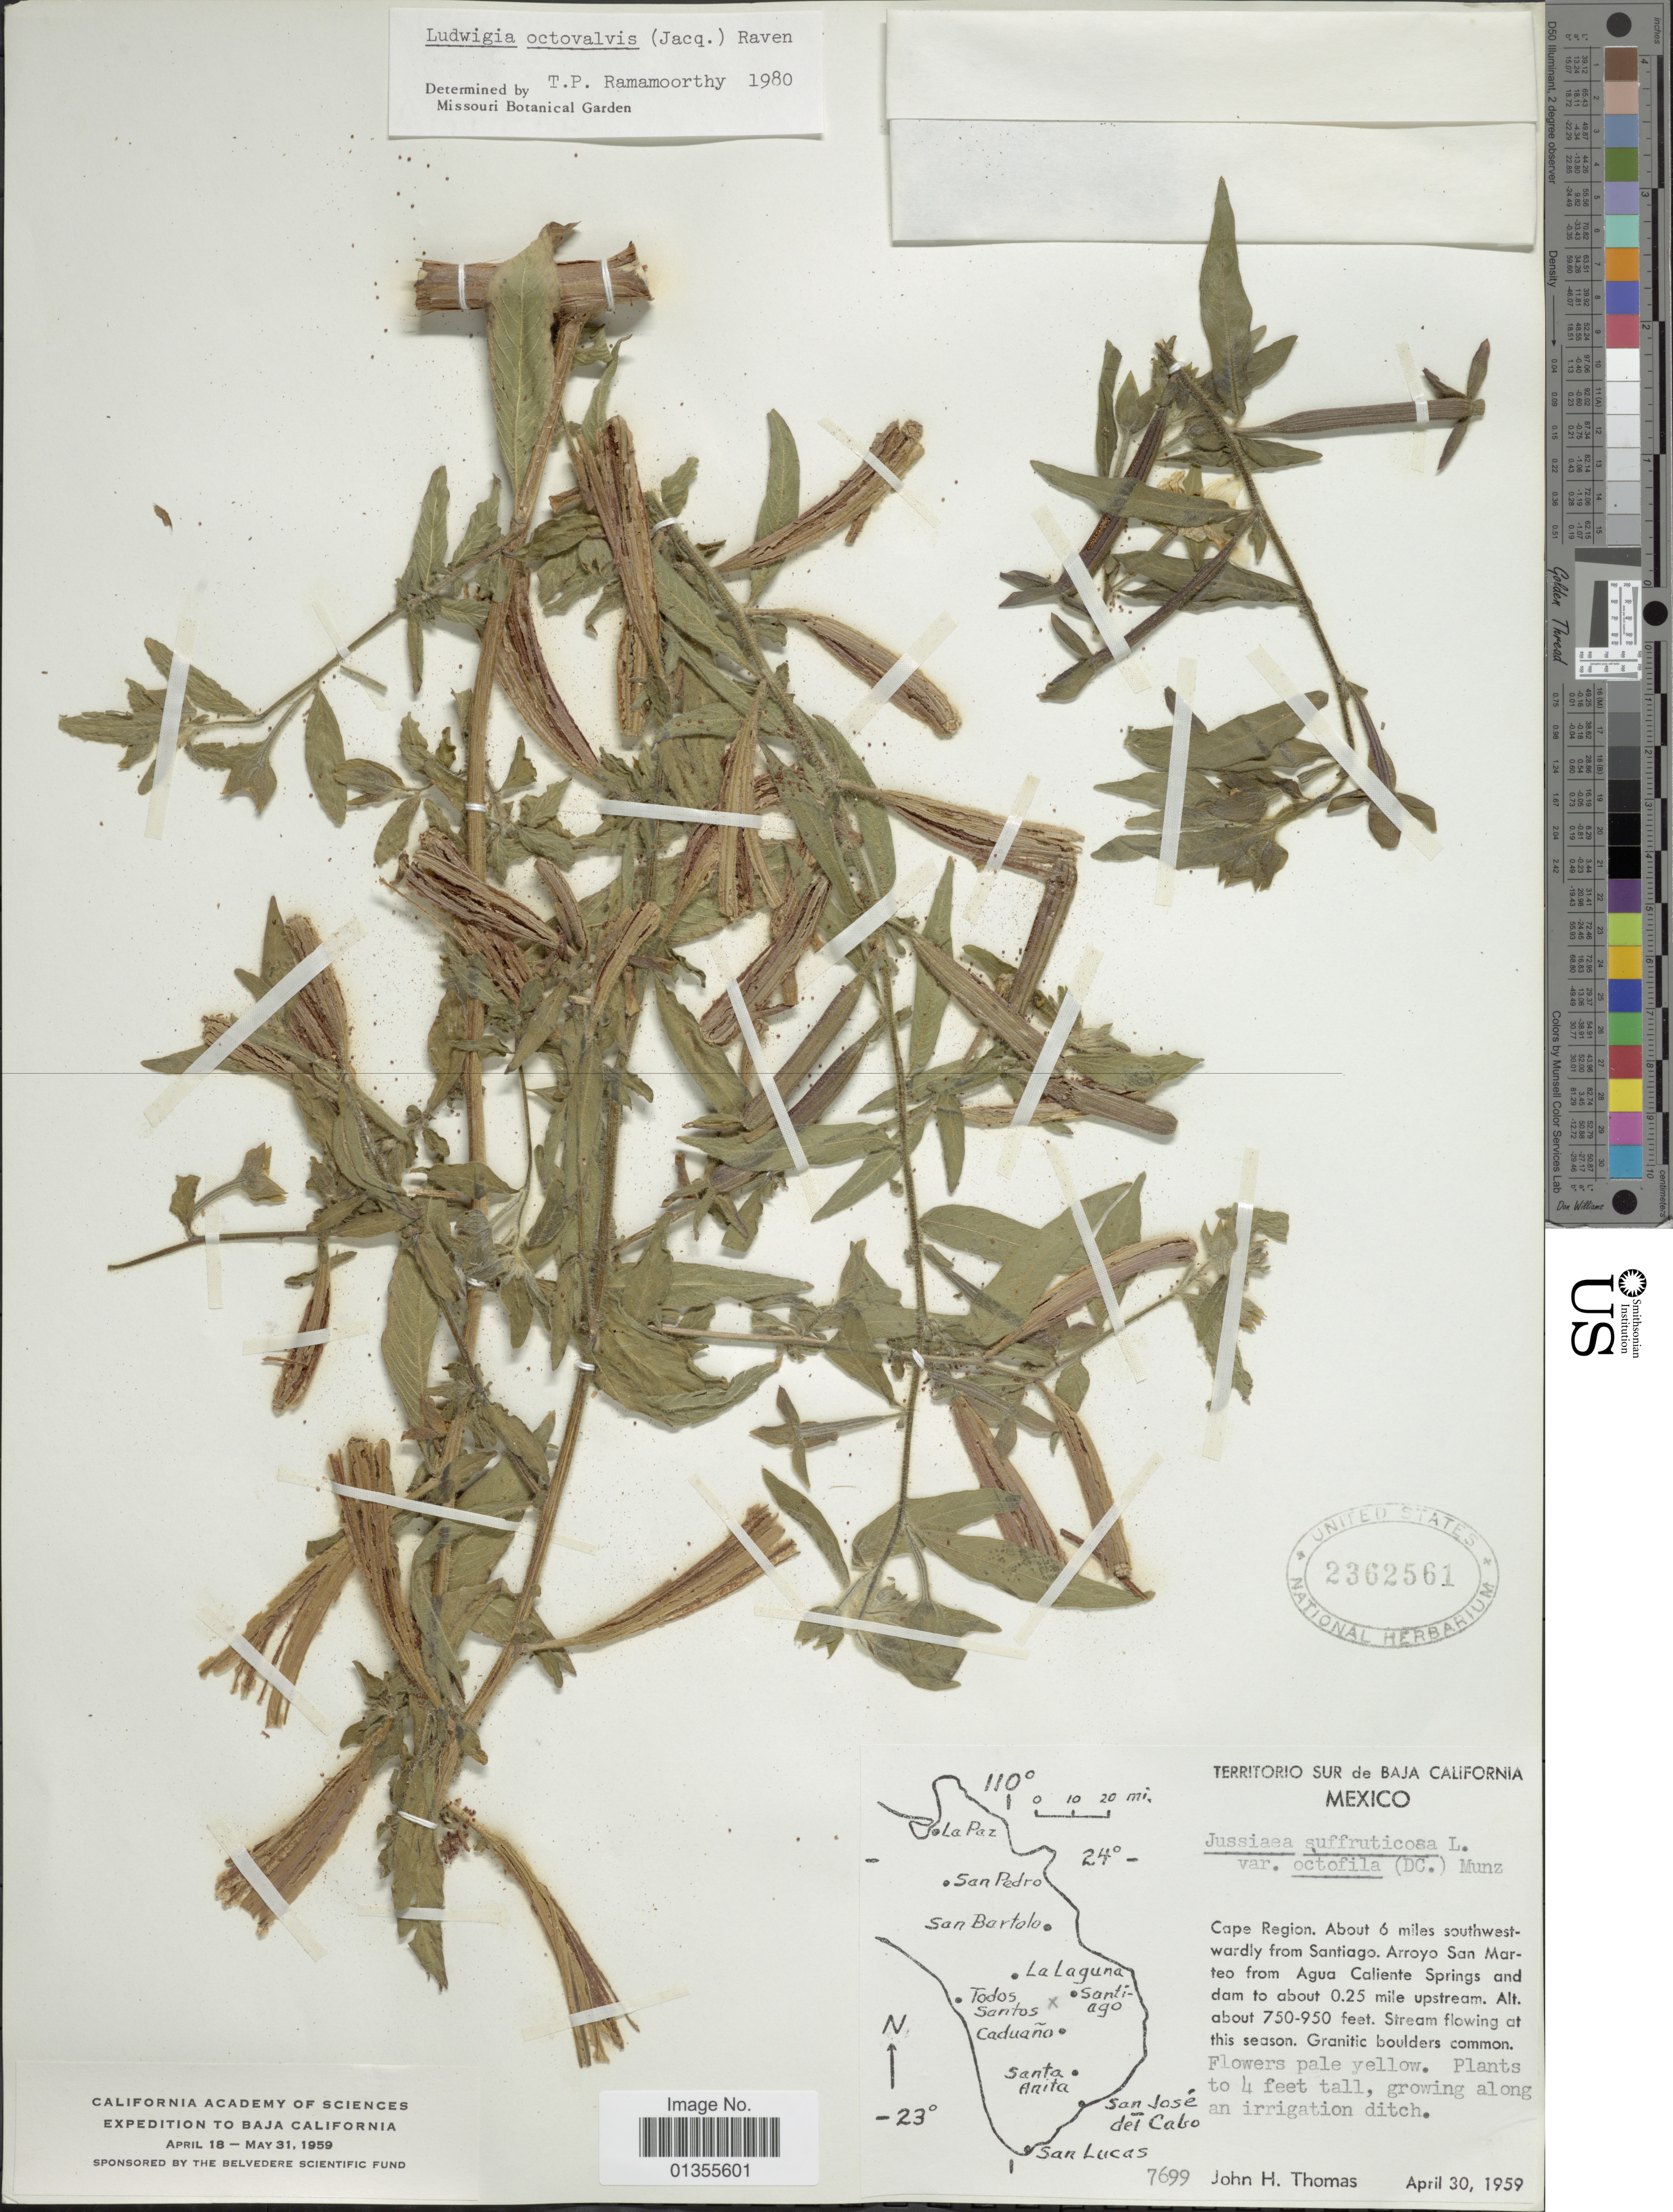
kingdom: Plantae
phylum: Tracheophyta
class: Magnoliopsida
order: Myrtales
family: Onagraceae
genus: Ludwigia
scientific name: Ludwigia octovalvis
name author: (Jacq.) P.H. Raven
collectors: J. H. Thomas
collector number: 7699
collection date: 1959-04-30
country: Mexico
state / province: Baja California Sur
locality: Territorio Sur de Baja California. Cape Region. About 6 miles southwest-wardly fromSantiago. Arroyo San Marteo from Agua Caliente Springs and dam to about 0.25 mile upstream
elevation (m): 229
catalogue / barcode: US 2362561